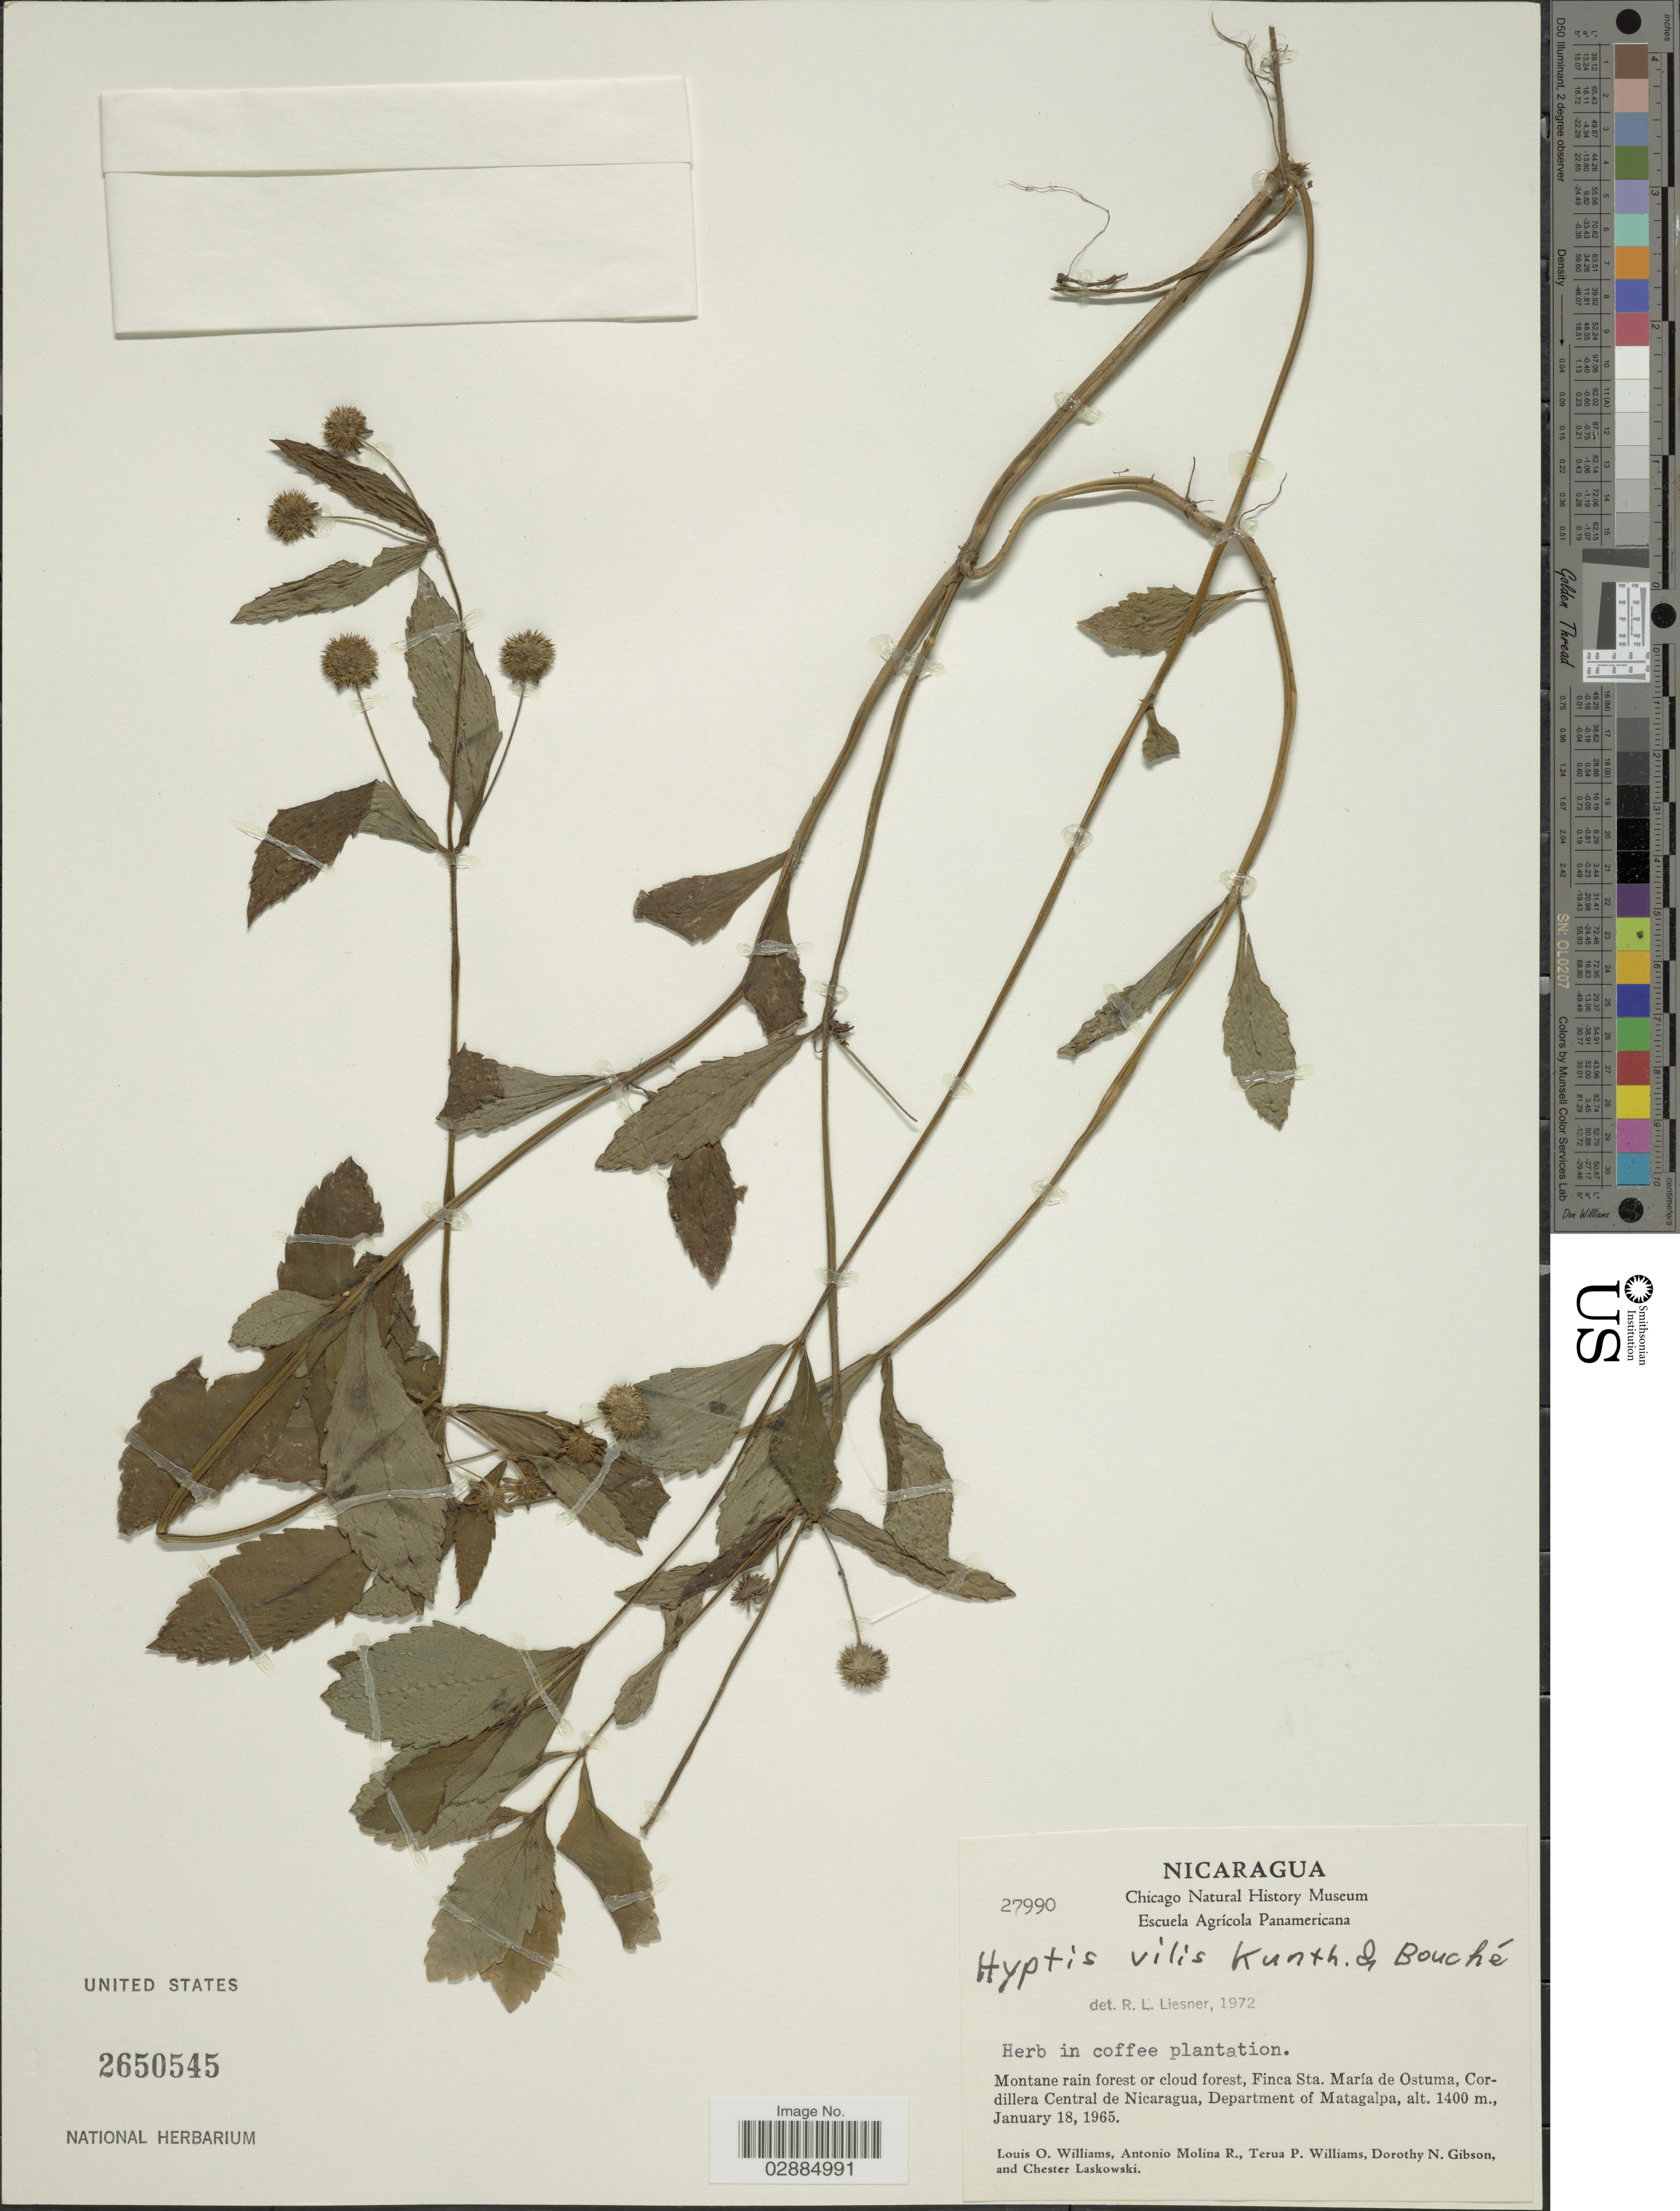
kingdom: Plantae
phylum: Tracheophyta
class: Magnoliopsida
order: Lamiales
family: Lamiaceae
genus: Hyptis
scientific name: Hyptis vilis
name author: Kunth & C.D. Bouché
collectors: L. O. Williams, A. Molina R., T. Williams, D. N. Gibson & C. Laskowski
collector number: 27990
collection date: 1965-01-18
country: Nicaragua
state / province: Matagalpa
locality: Montane rain forest or cloud forest, Finca Sta. María de Ostuma, Cordillera Central de Nicaragua, Department of Matagalpa.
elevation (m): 1400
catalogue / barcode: US 2650545